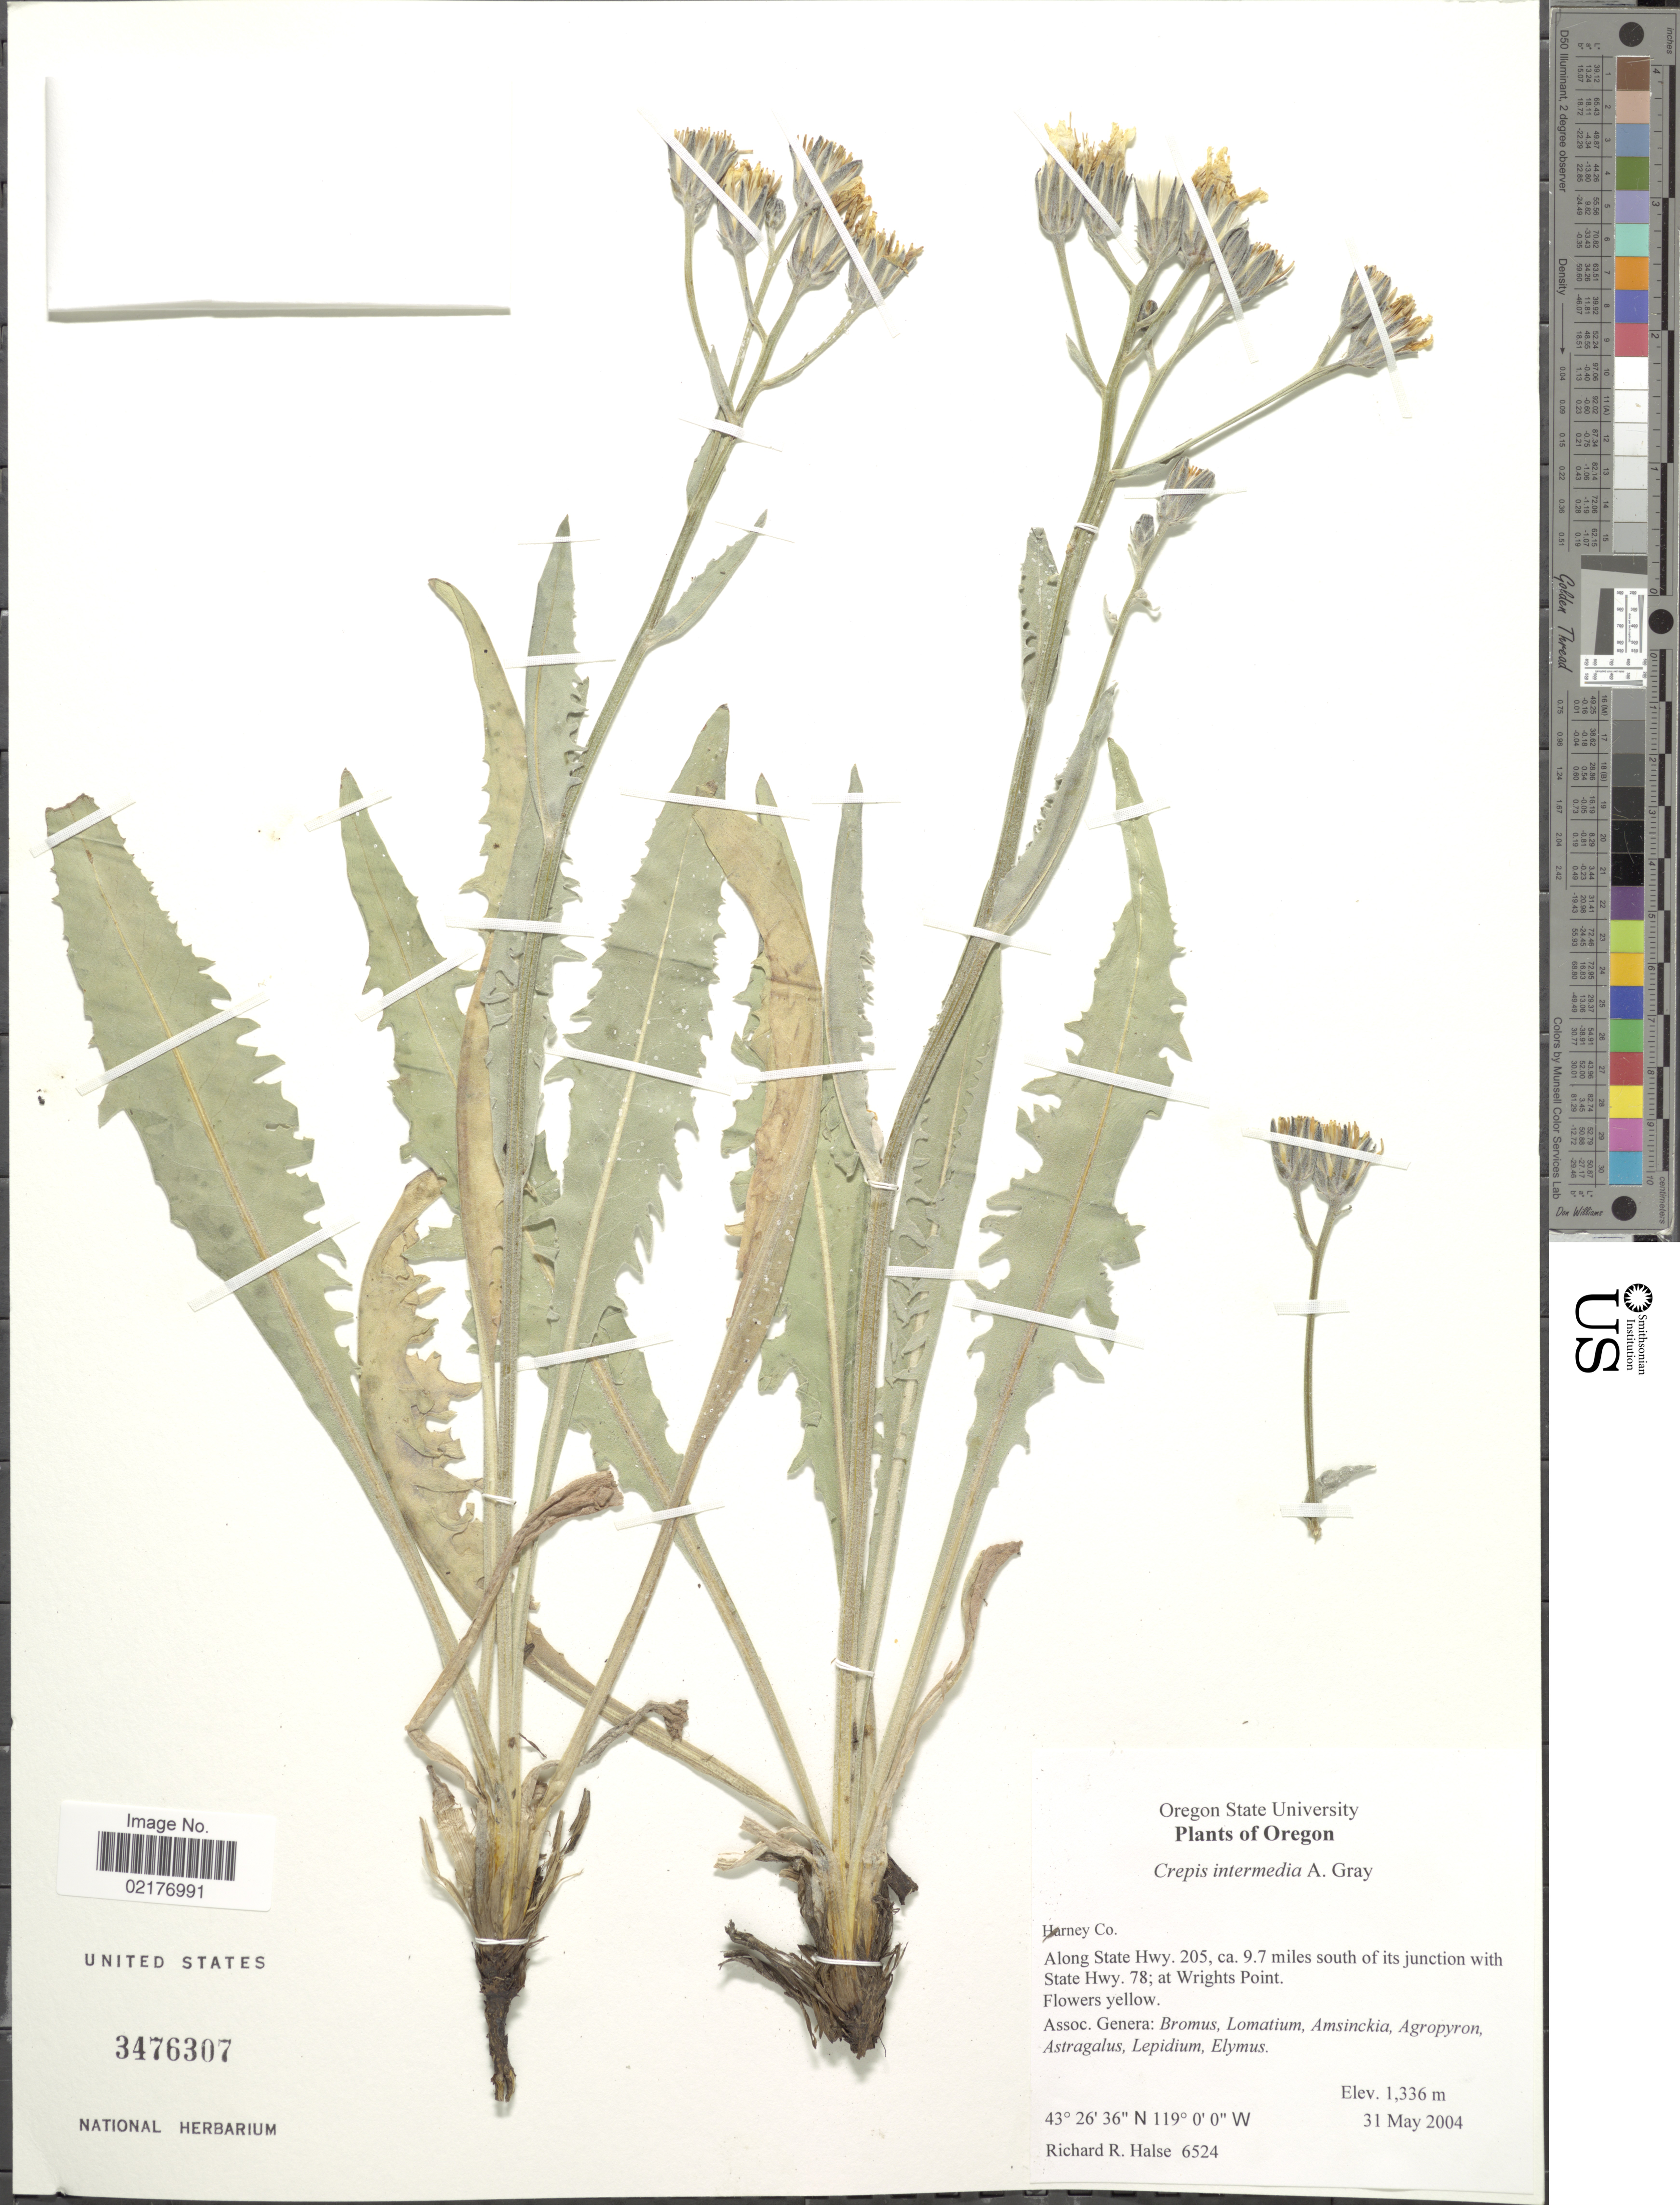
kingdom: Plantae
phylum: Tracheophyta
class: Magnoliopsida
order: Asterales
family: Asteraceae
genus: Crepis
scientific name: Crepis intermedia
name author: A. Gray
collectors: R. Halse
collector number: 6524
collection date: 2004-05-31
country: United States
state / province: Oregon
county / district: Harney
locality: Harney Co., Along State Hwy. 205, 9.7 miles south of its junction with State Hwy. 78 at Wrights Point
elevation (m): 1336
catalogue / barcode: US 3476307